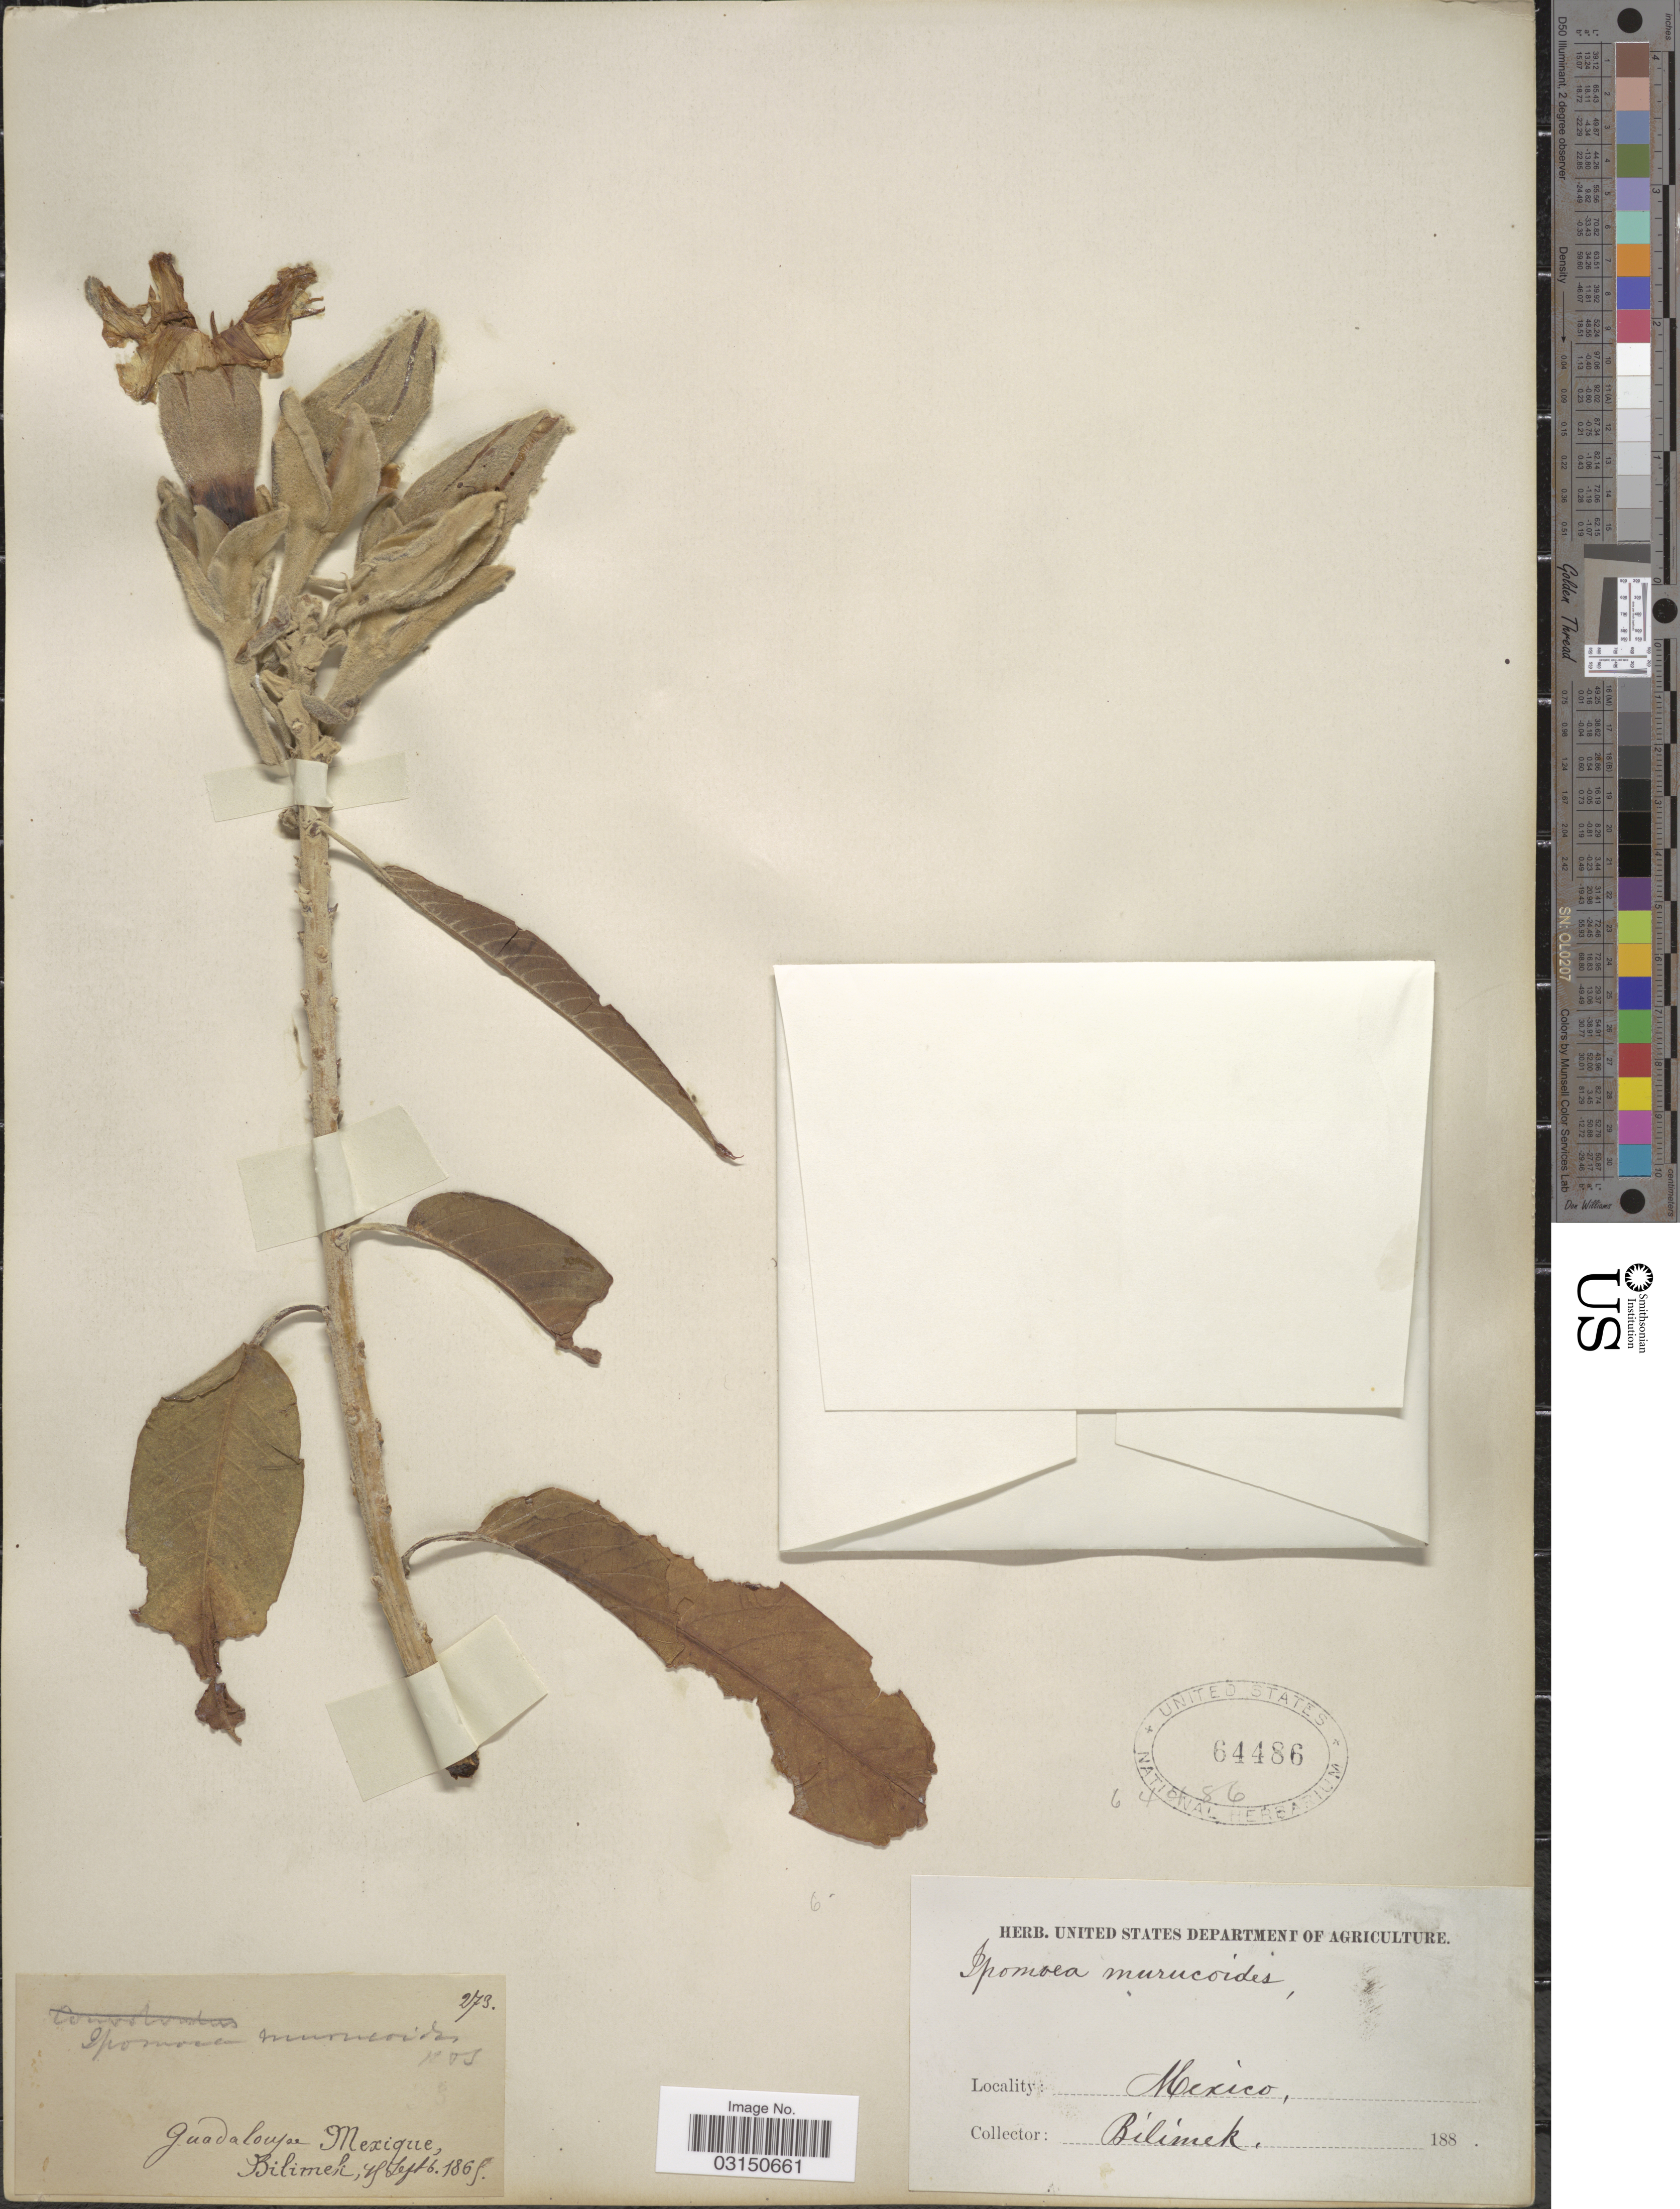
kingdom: Plantae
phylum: Tracheophyta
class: Magnoliopsida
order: Solanales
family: Convolvulaceae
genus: Ipomoea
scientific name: Ipomoea murucoides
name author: Roem. & Schult.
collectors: -. Bilimek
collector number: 273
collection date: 1865-09-15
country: Mexico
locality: Guadaloupe.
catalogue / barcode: US 64486